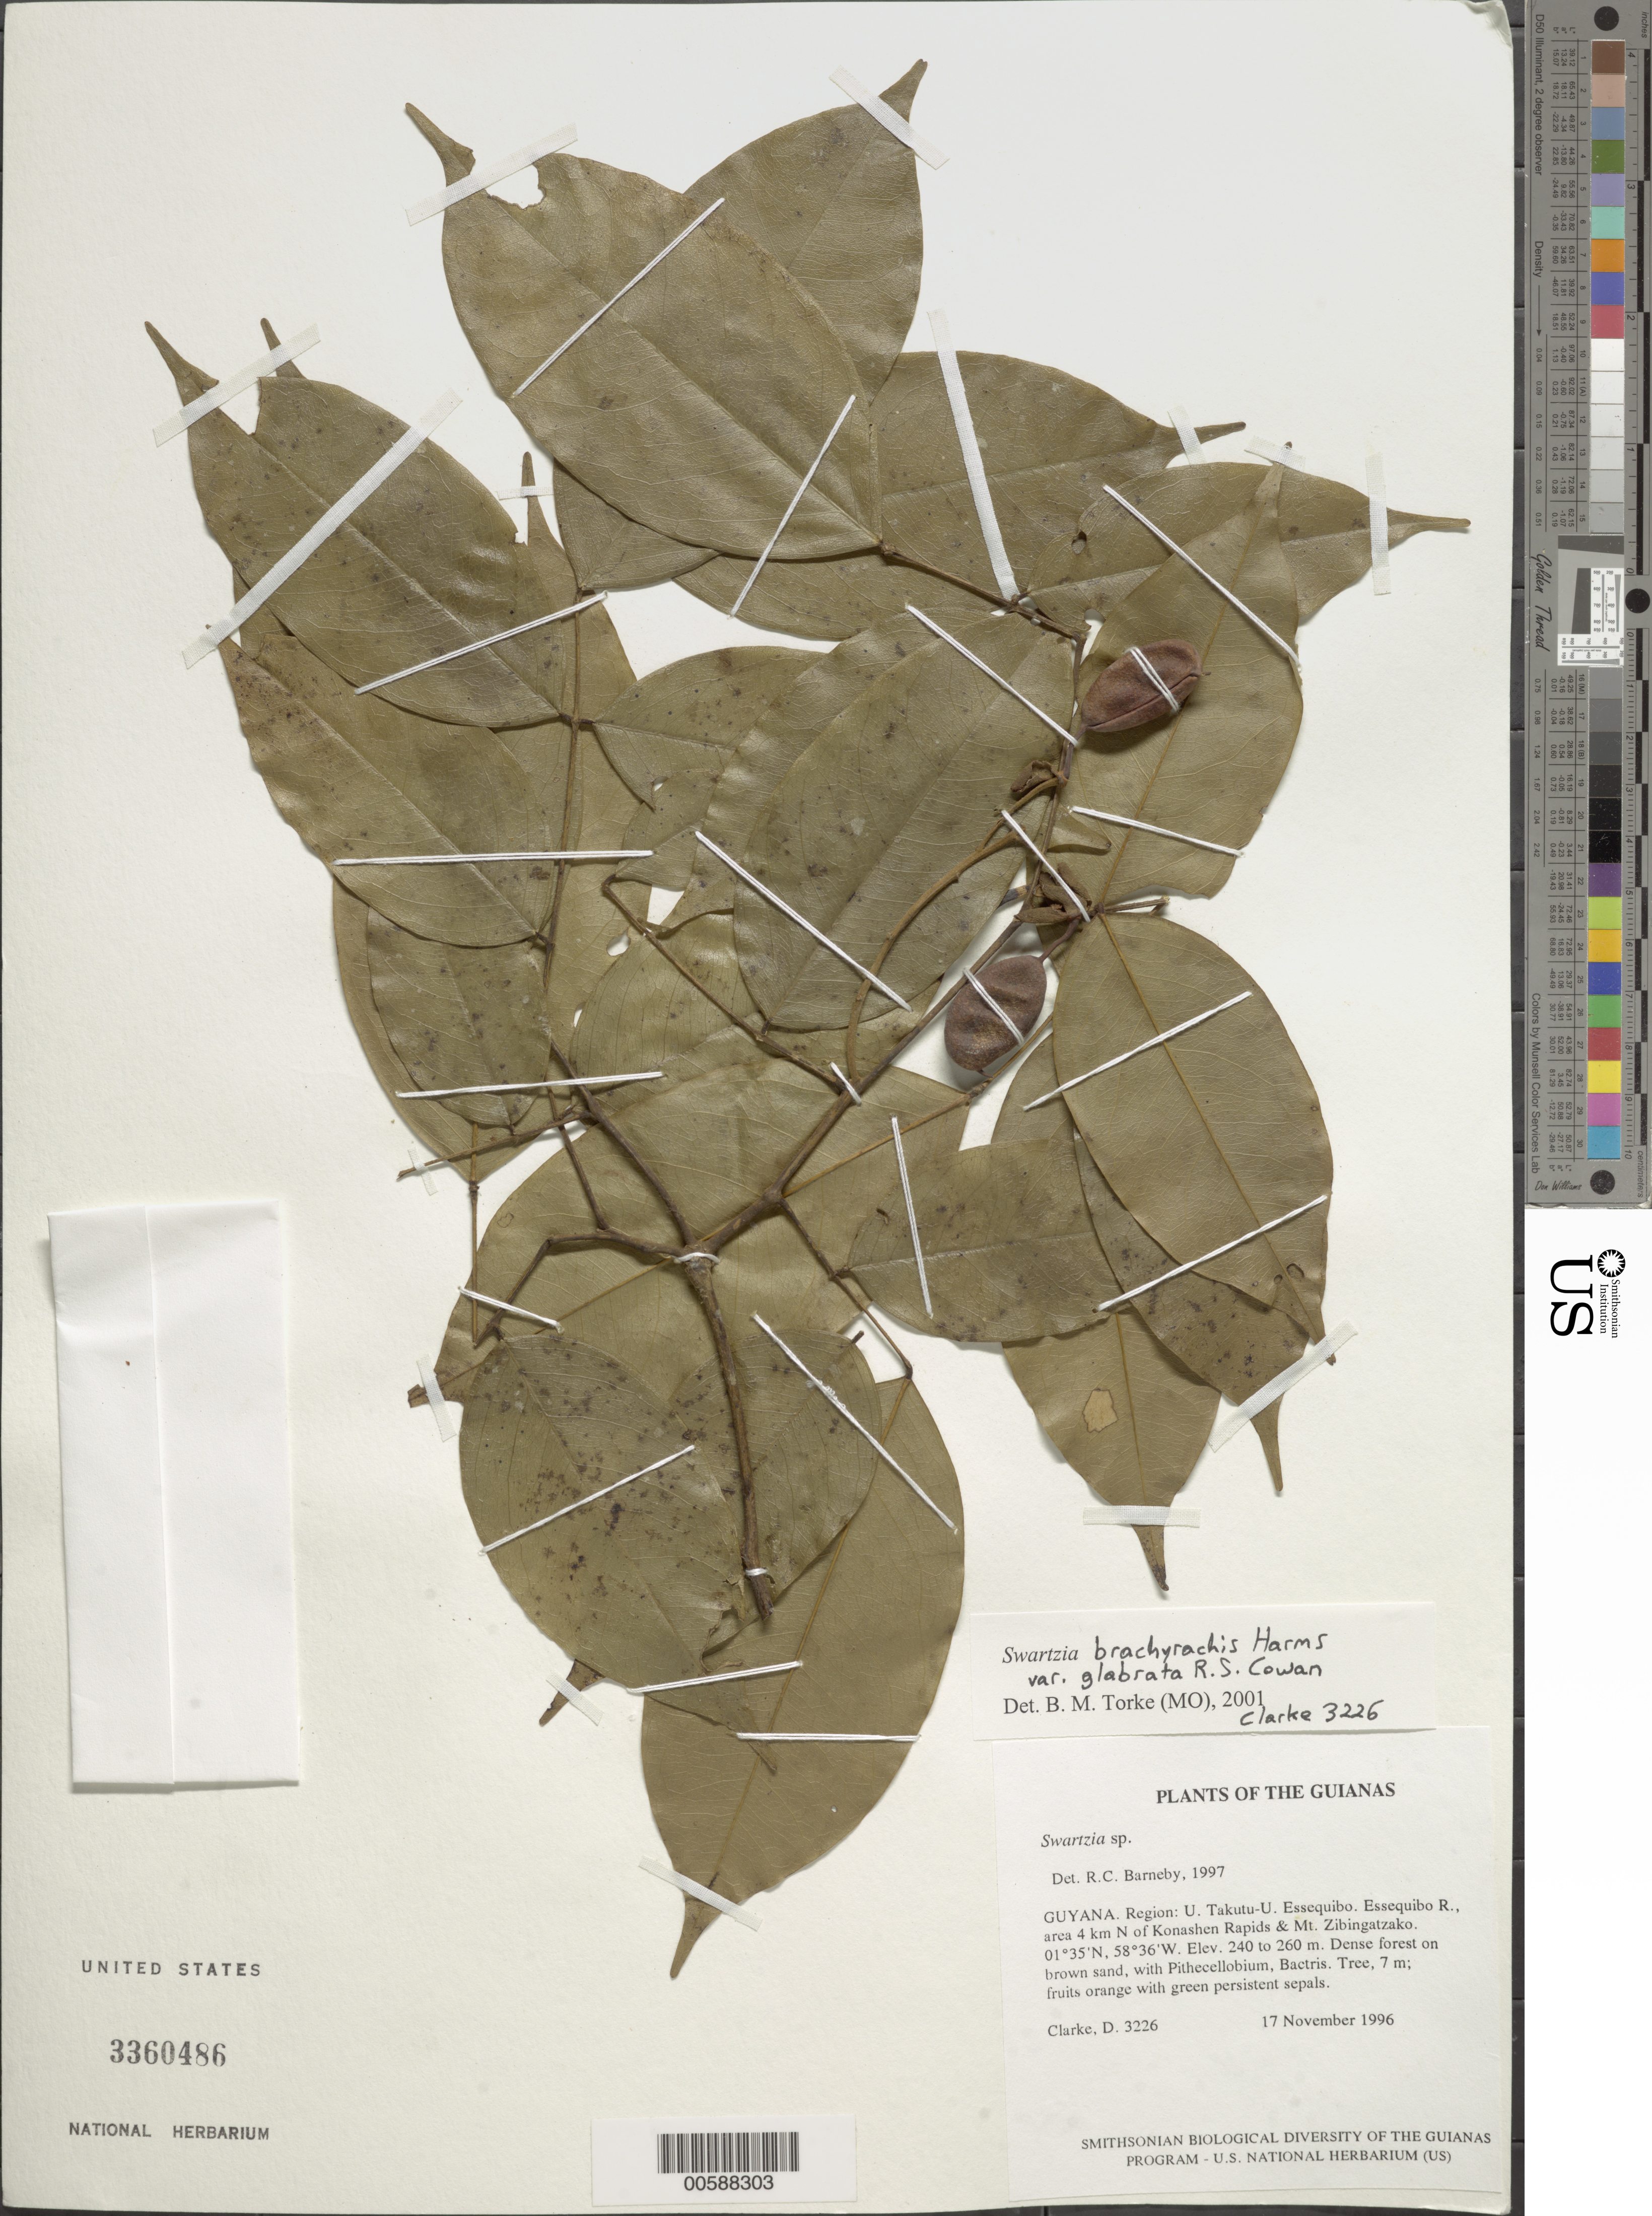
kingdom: Plantae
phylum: Tracheophyta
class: Magnoliopsida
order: Fabales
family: Fabaceae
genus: Swartzia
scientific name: Swartzia brachyrachis var. glabrata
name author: R.S. Cowan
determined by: Torke, B. M., (MO)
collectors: H. D. Clarke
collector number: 3226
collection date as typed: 17 November 1996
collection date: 1996-11-17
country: Guyana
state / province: U. Takutu-U. Essequibo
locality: Essequibo R., area 4 km N of Konashen Rapids & Mt. Zibingatzako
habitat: Dense forest on brown sand, with Pithecellobium, Bactris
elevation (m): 240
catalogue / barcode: US 3360486